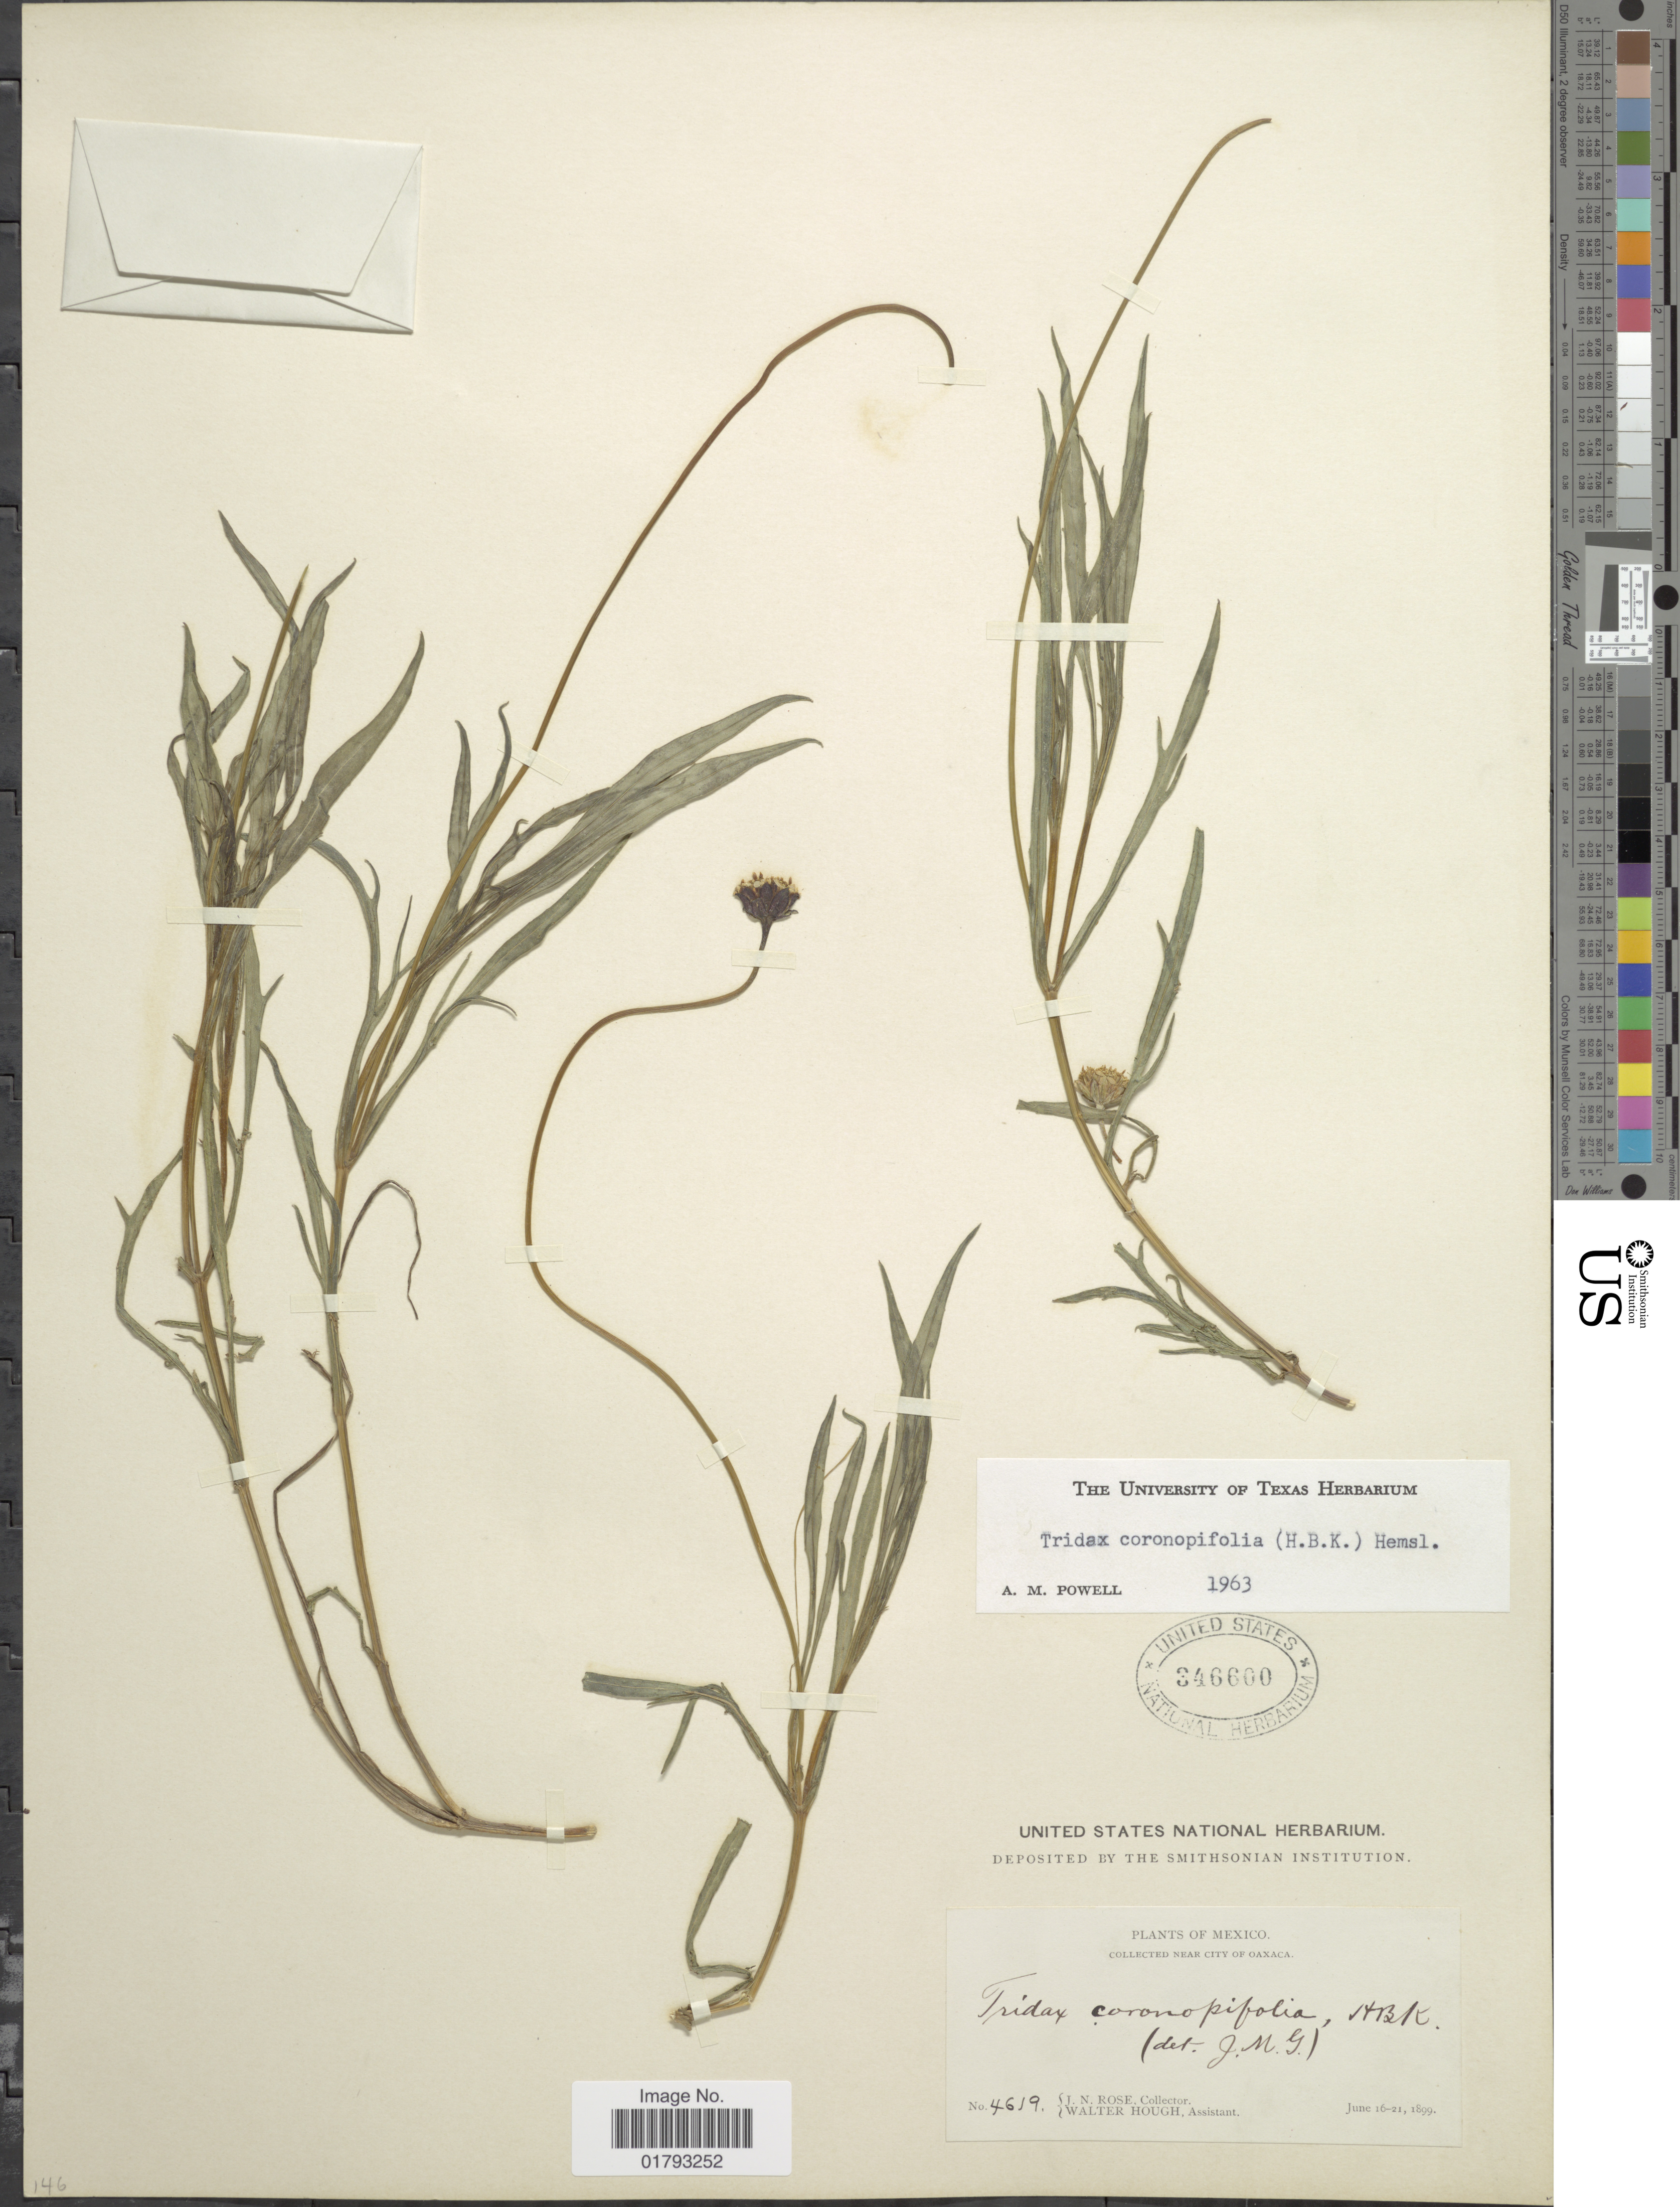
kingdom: Plantae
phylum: Tracheophyta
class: Magnoliopsida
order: Asterales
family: Asteraceae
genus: Tridax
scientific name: Tridax coronopifolia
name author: (Kunth) Hemsl.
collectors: J. N. Rose & W. Hough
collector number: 419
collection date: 1899-06-06/1899-06-21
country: Mexico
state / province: Oaxaca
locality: Near City of Oaxaca.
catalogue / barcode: US 346600